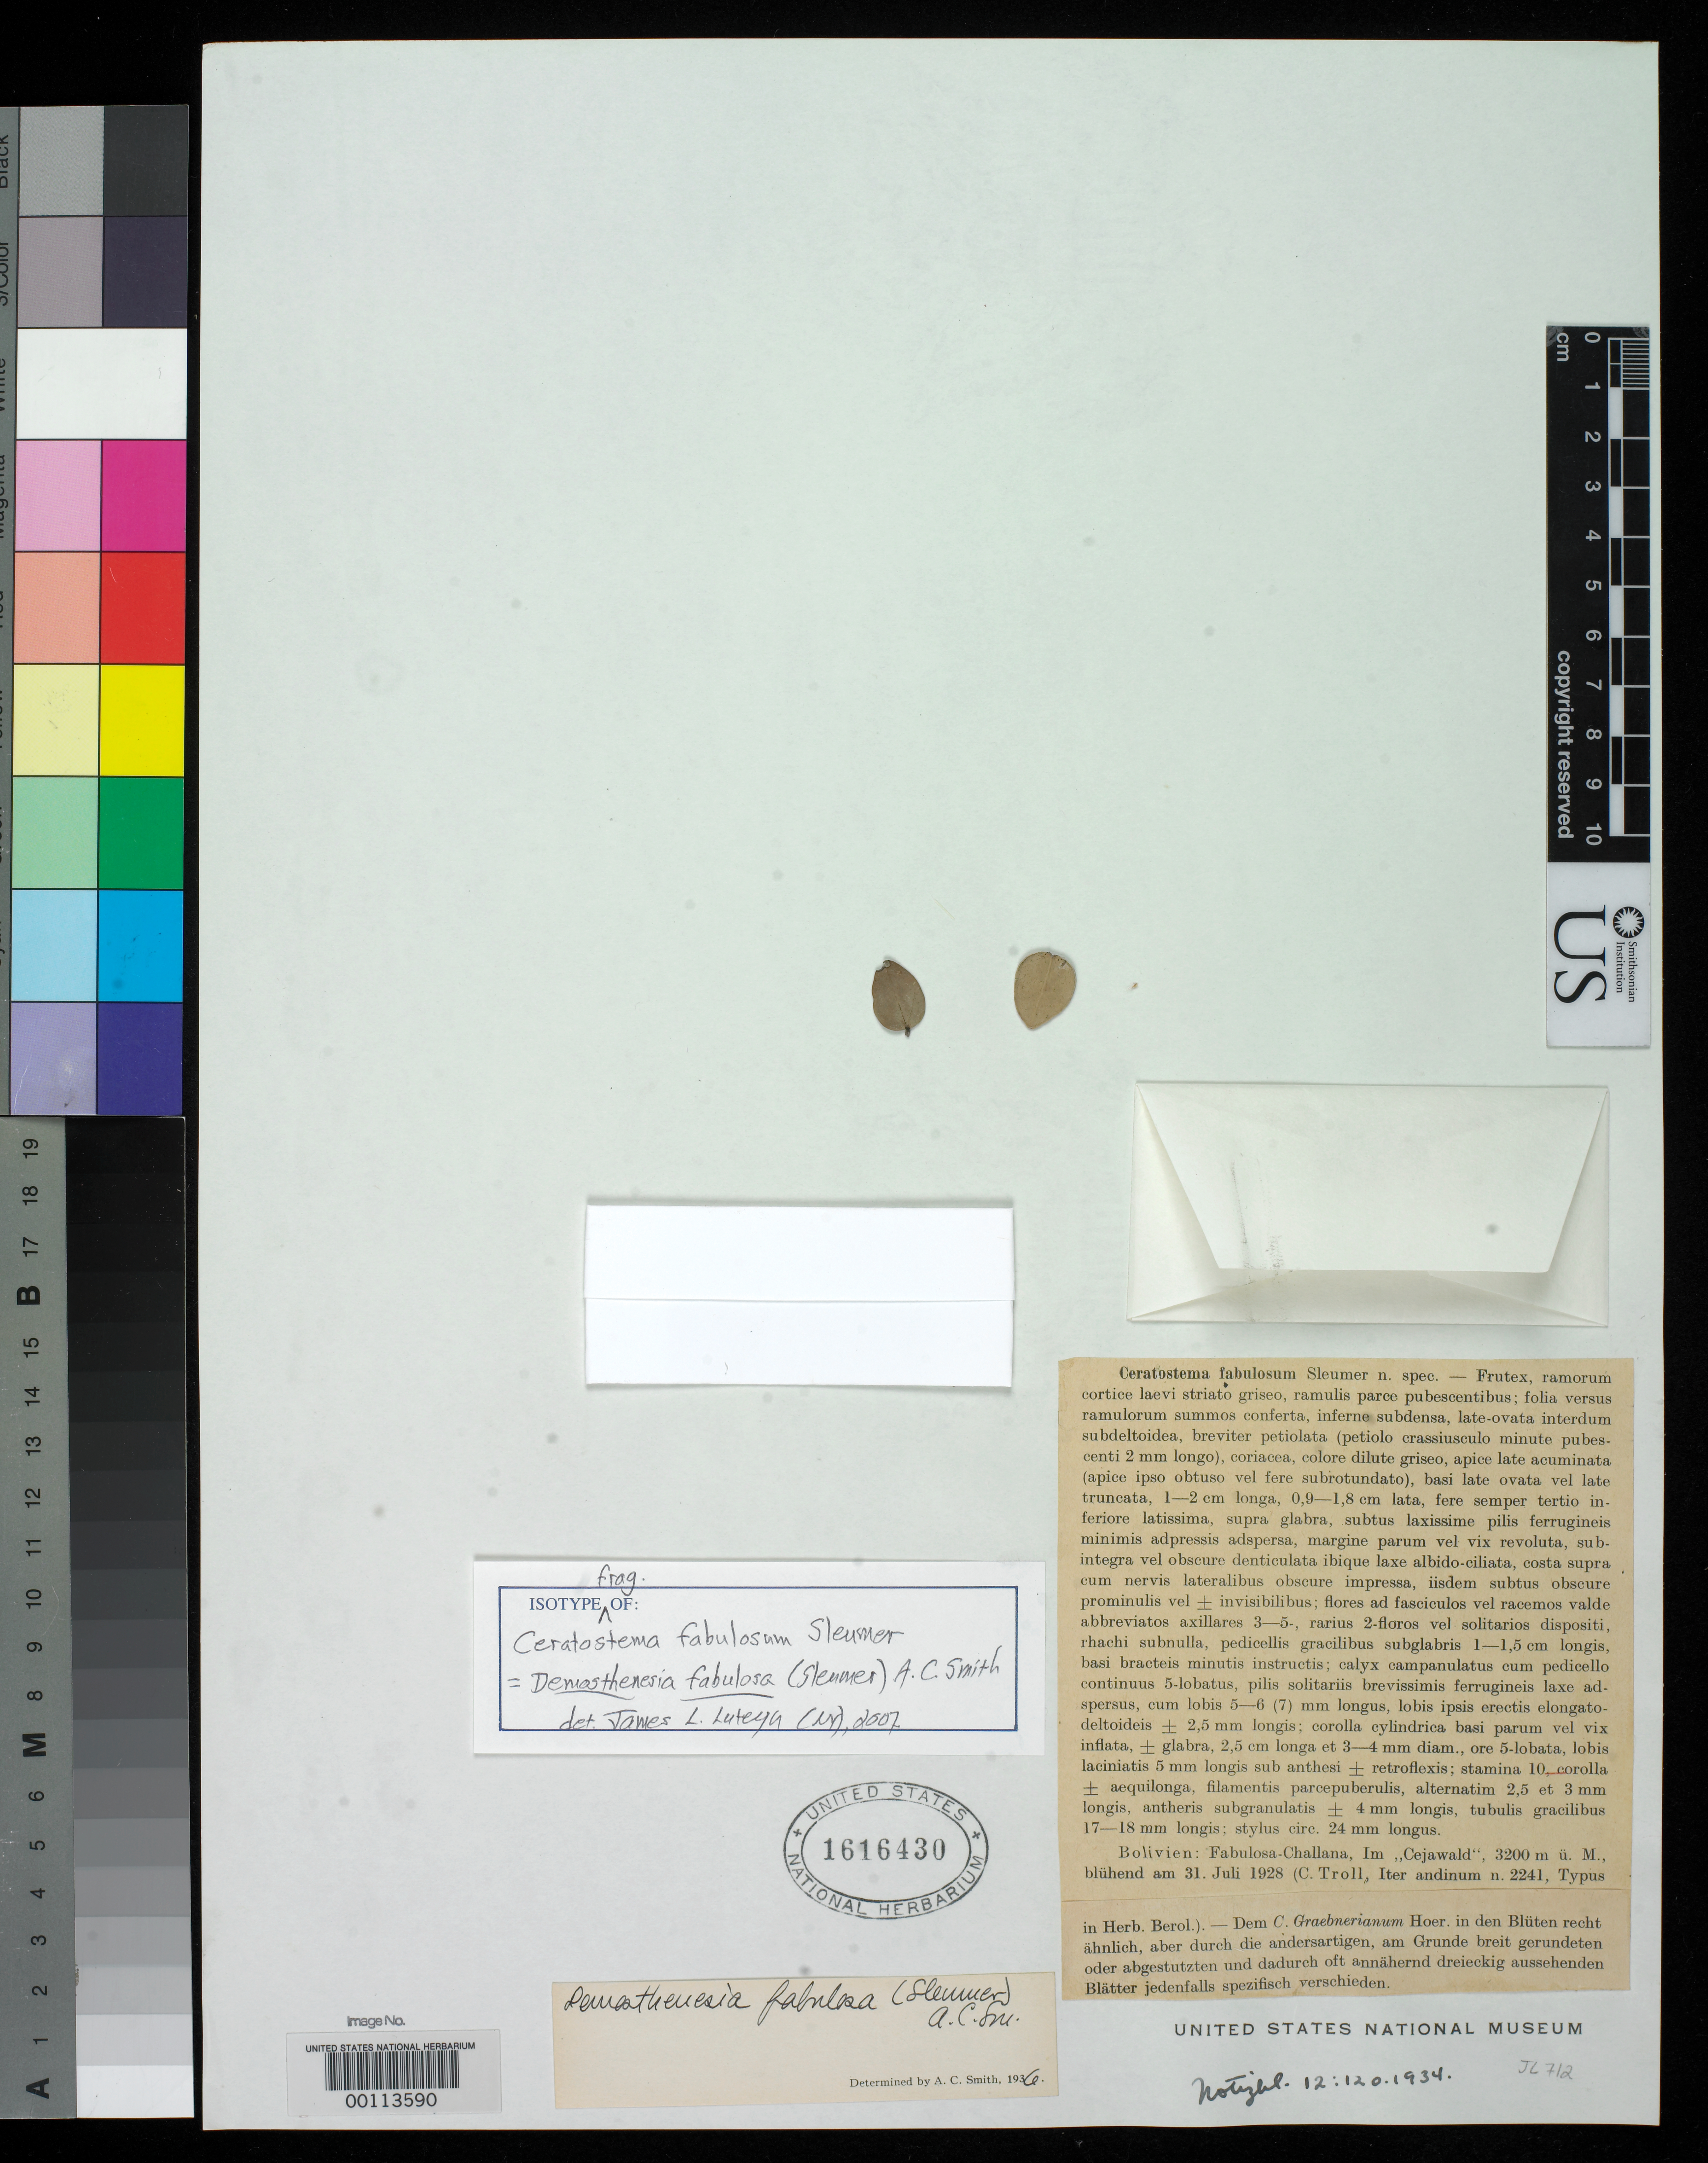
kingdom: Plantae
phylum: Tracheophyta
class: Magnoliopsida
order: Ericales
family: Ericaceae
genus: Ceratostema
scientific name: Ceratostema fabulosum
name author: Sleumer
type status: Isotype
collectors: C. Troll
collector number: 2241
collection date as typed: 31 Jul 1928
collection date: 1928-07-31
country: Bolivia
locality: Mapiri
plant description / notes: Fragmentary material of type specimen.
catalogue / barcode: US 1616430